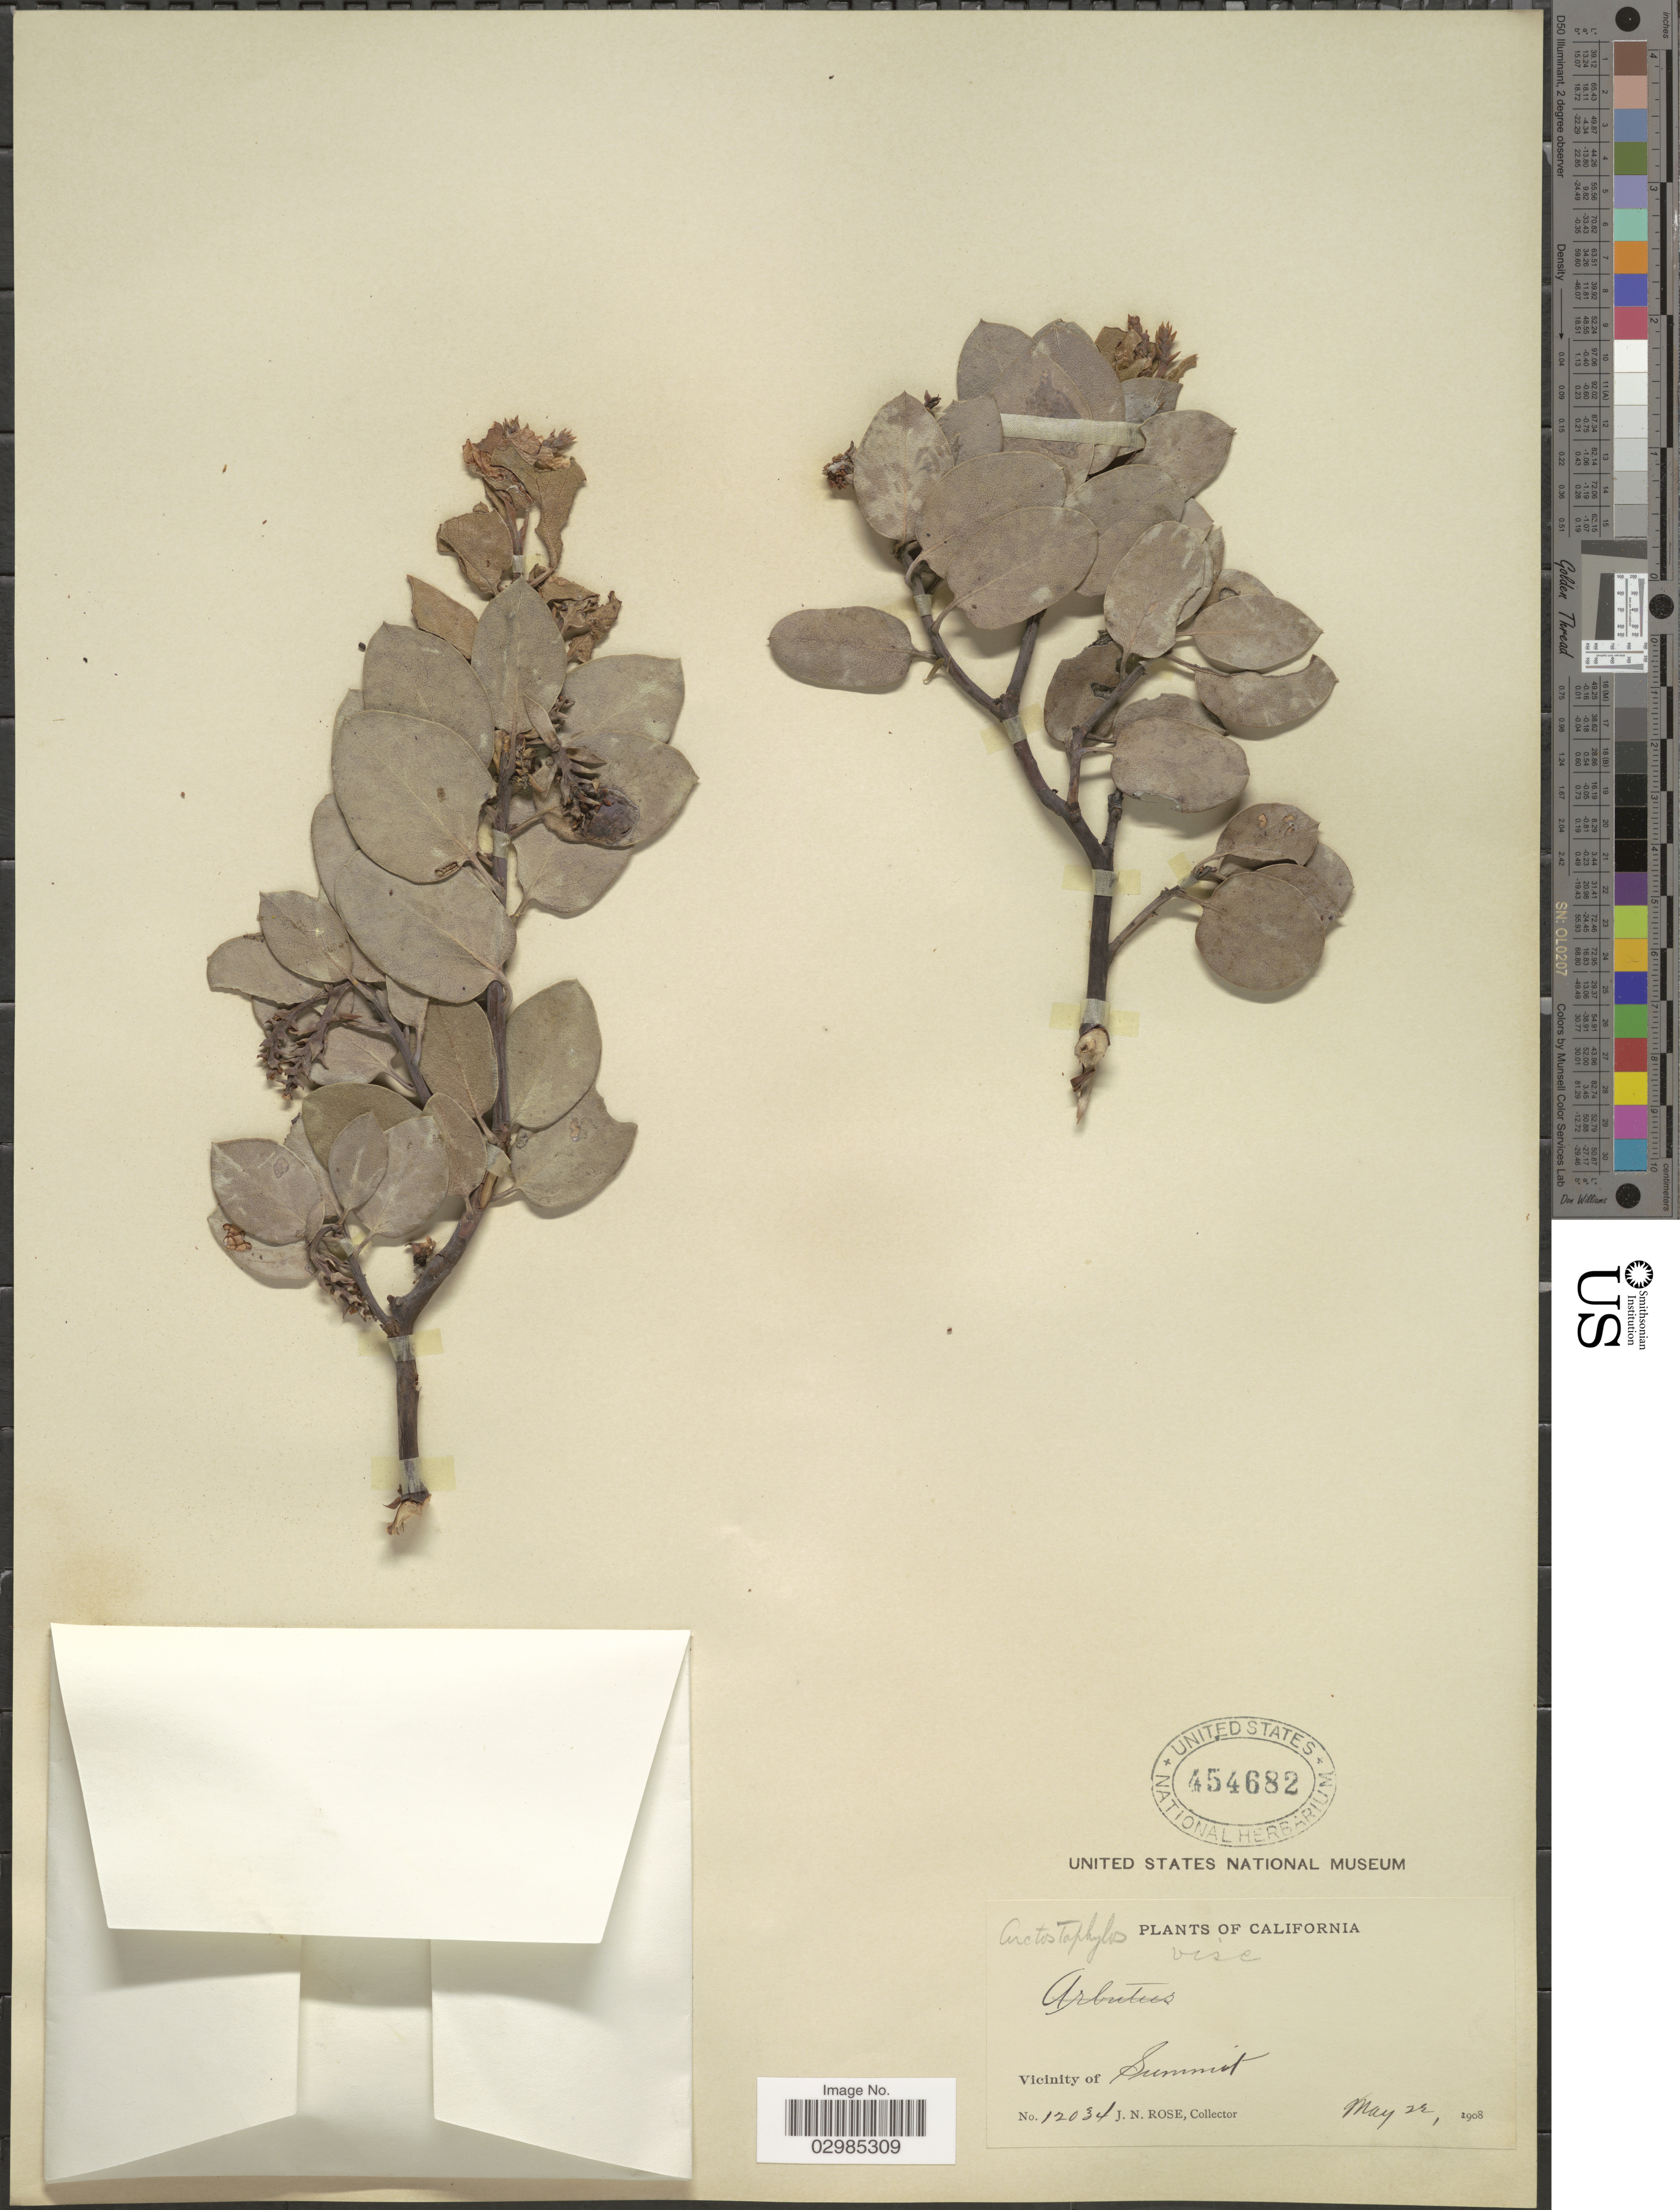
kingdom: Plantae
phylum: Tracheophyta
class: Magnoliopsida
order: Ericales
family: Ericaceae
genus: Arctostaphylos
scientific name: Arctostaphylos viscida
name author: Parry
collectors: J. N. Rose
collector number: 12034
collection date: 1908-05-22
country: United States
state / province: California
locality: Vicinity of Summit.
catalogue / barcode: US 454682